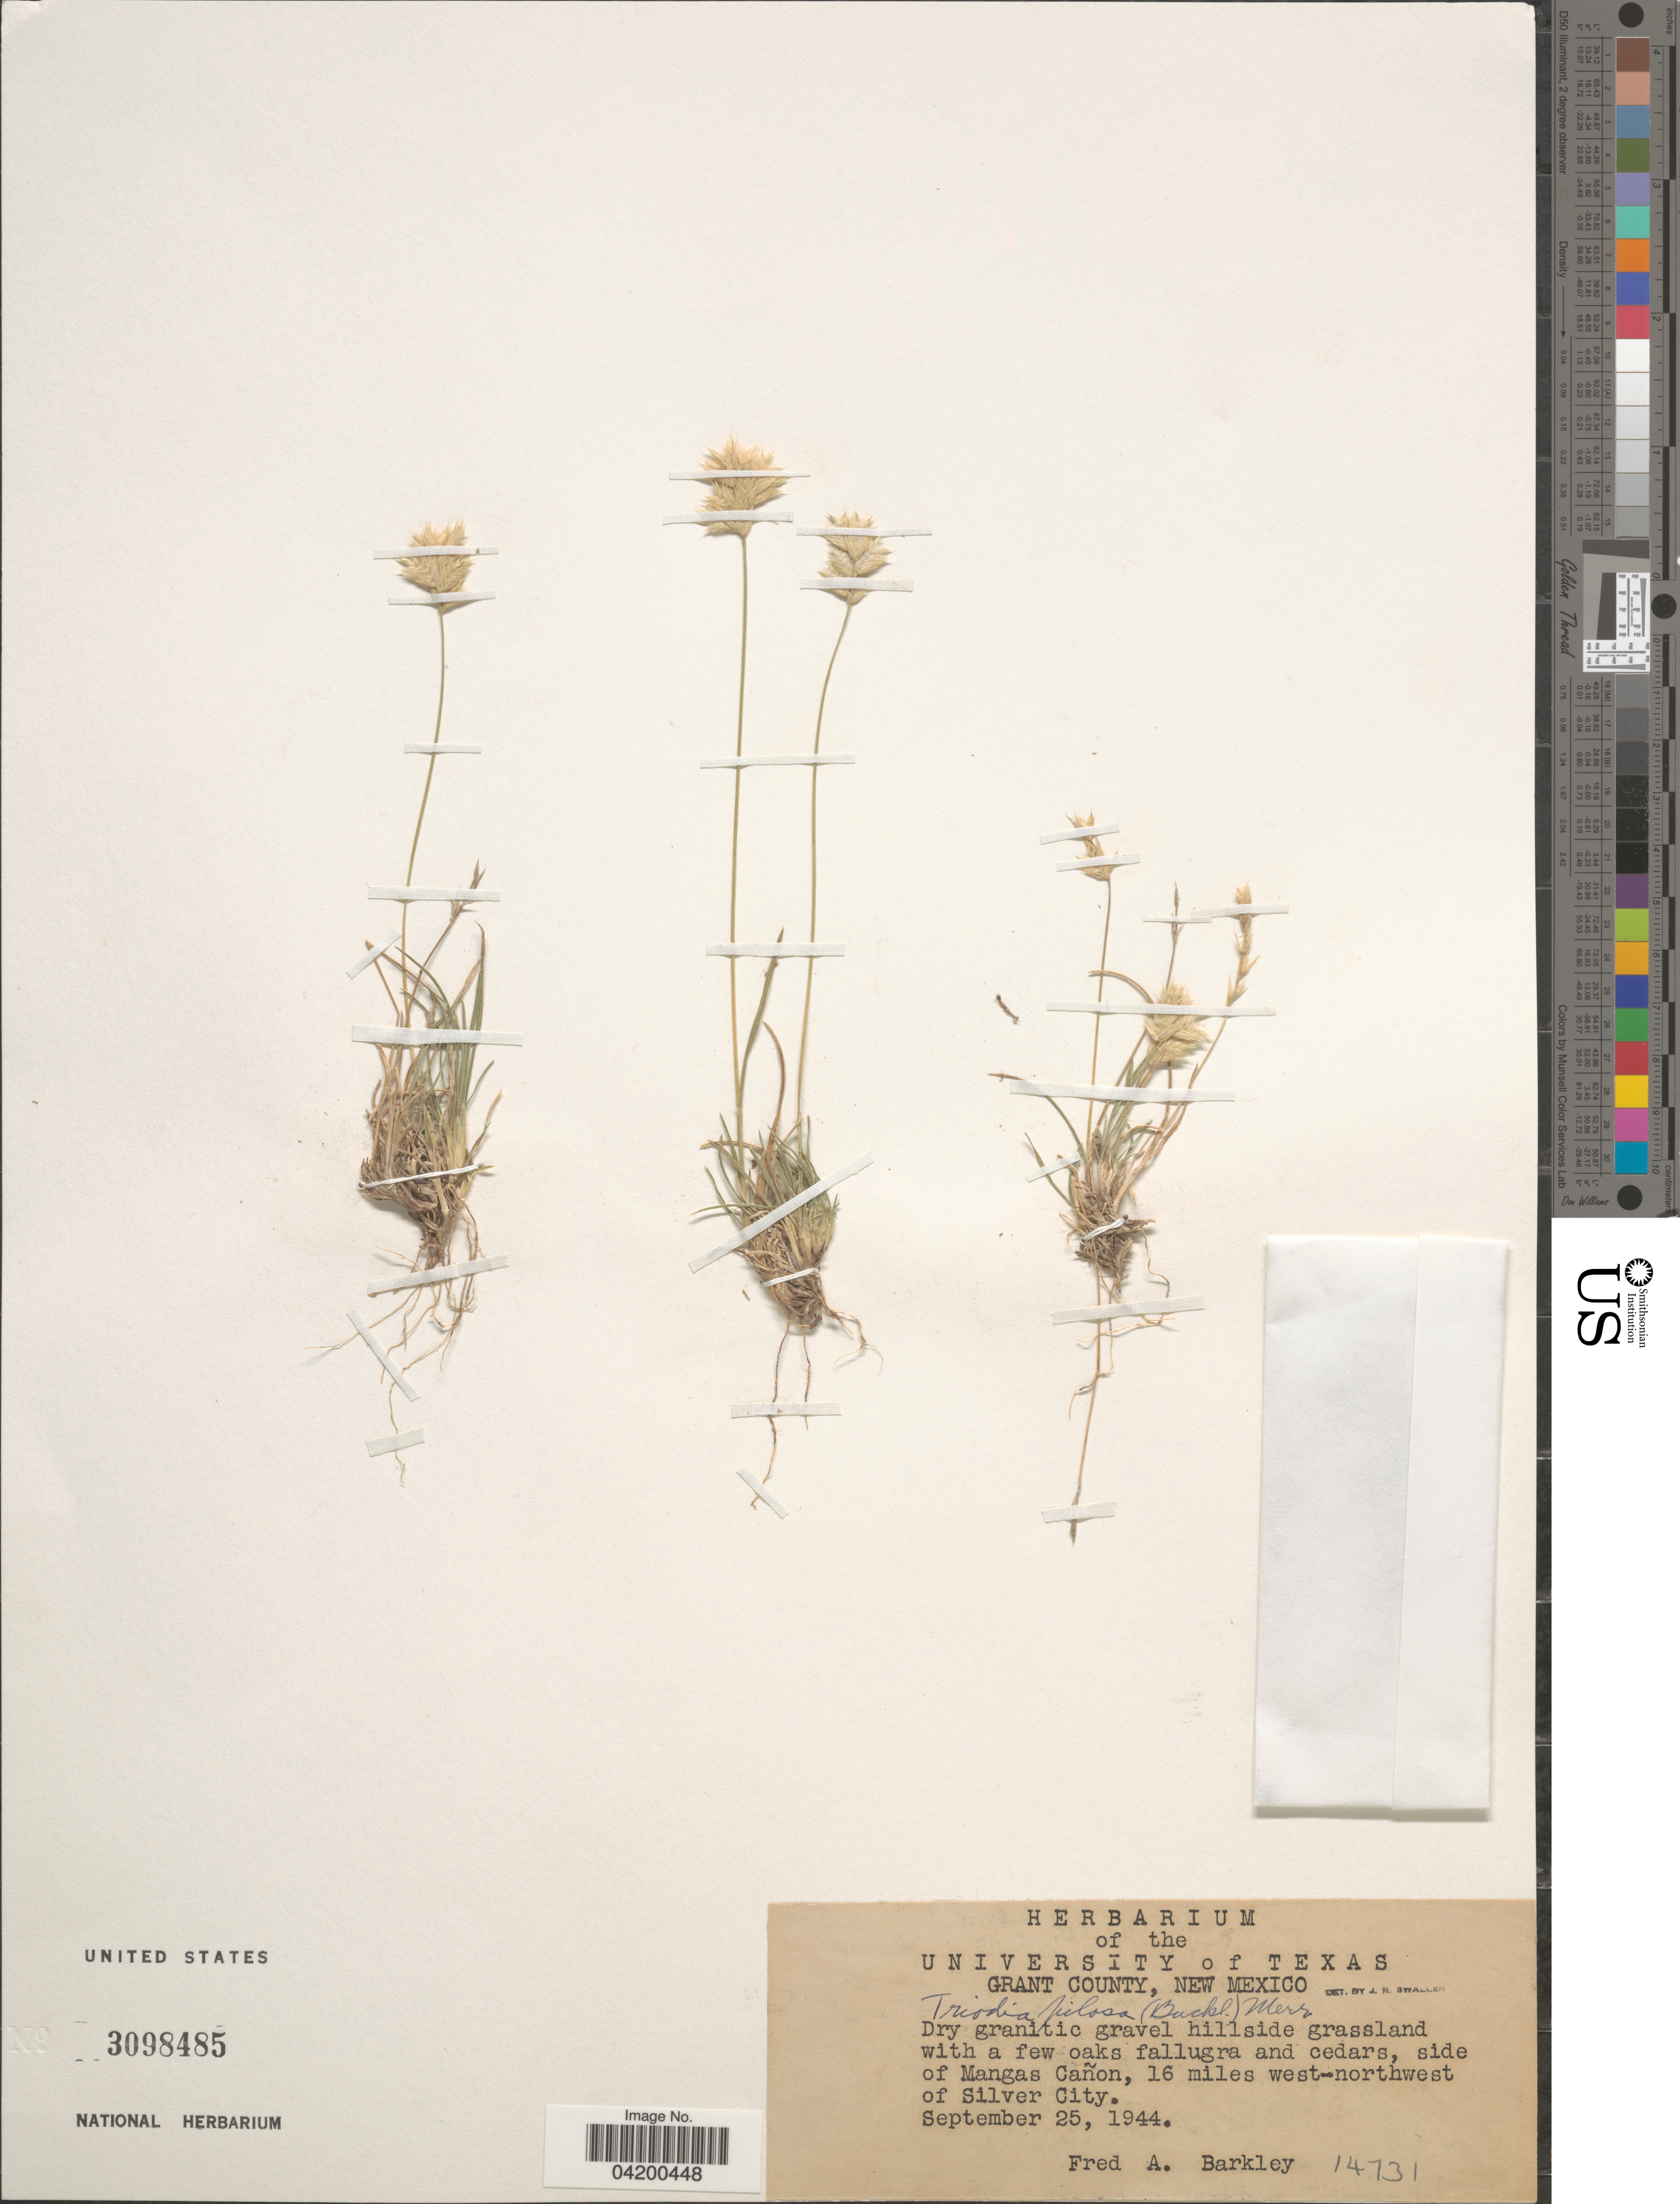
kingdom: Plantae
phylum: Tracheophyta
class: Liliopsida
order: Poales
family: Poaceae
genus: Erioneuron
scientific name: Erioneuron pilosum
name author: (Buckley) Nash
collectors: F. A. Barkley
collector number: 14T31*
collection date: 1944-09-25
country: United States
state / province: New Mexico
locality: Grant County. Side of Mangas Cañon, 16 miles west-northwest of Silver City.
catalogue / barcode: US 3098485